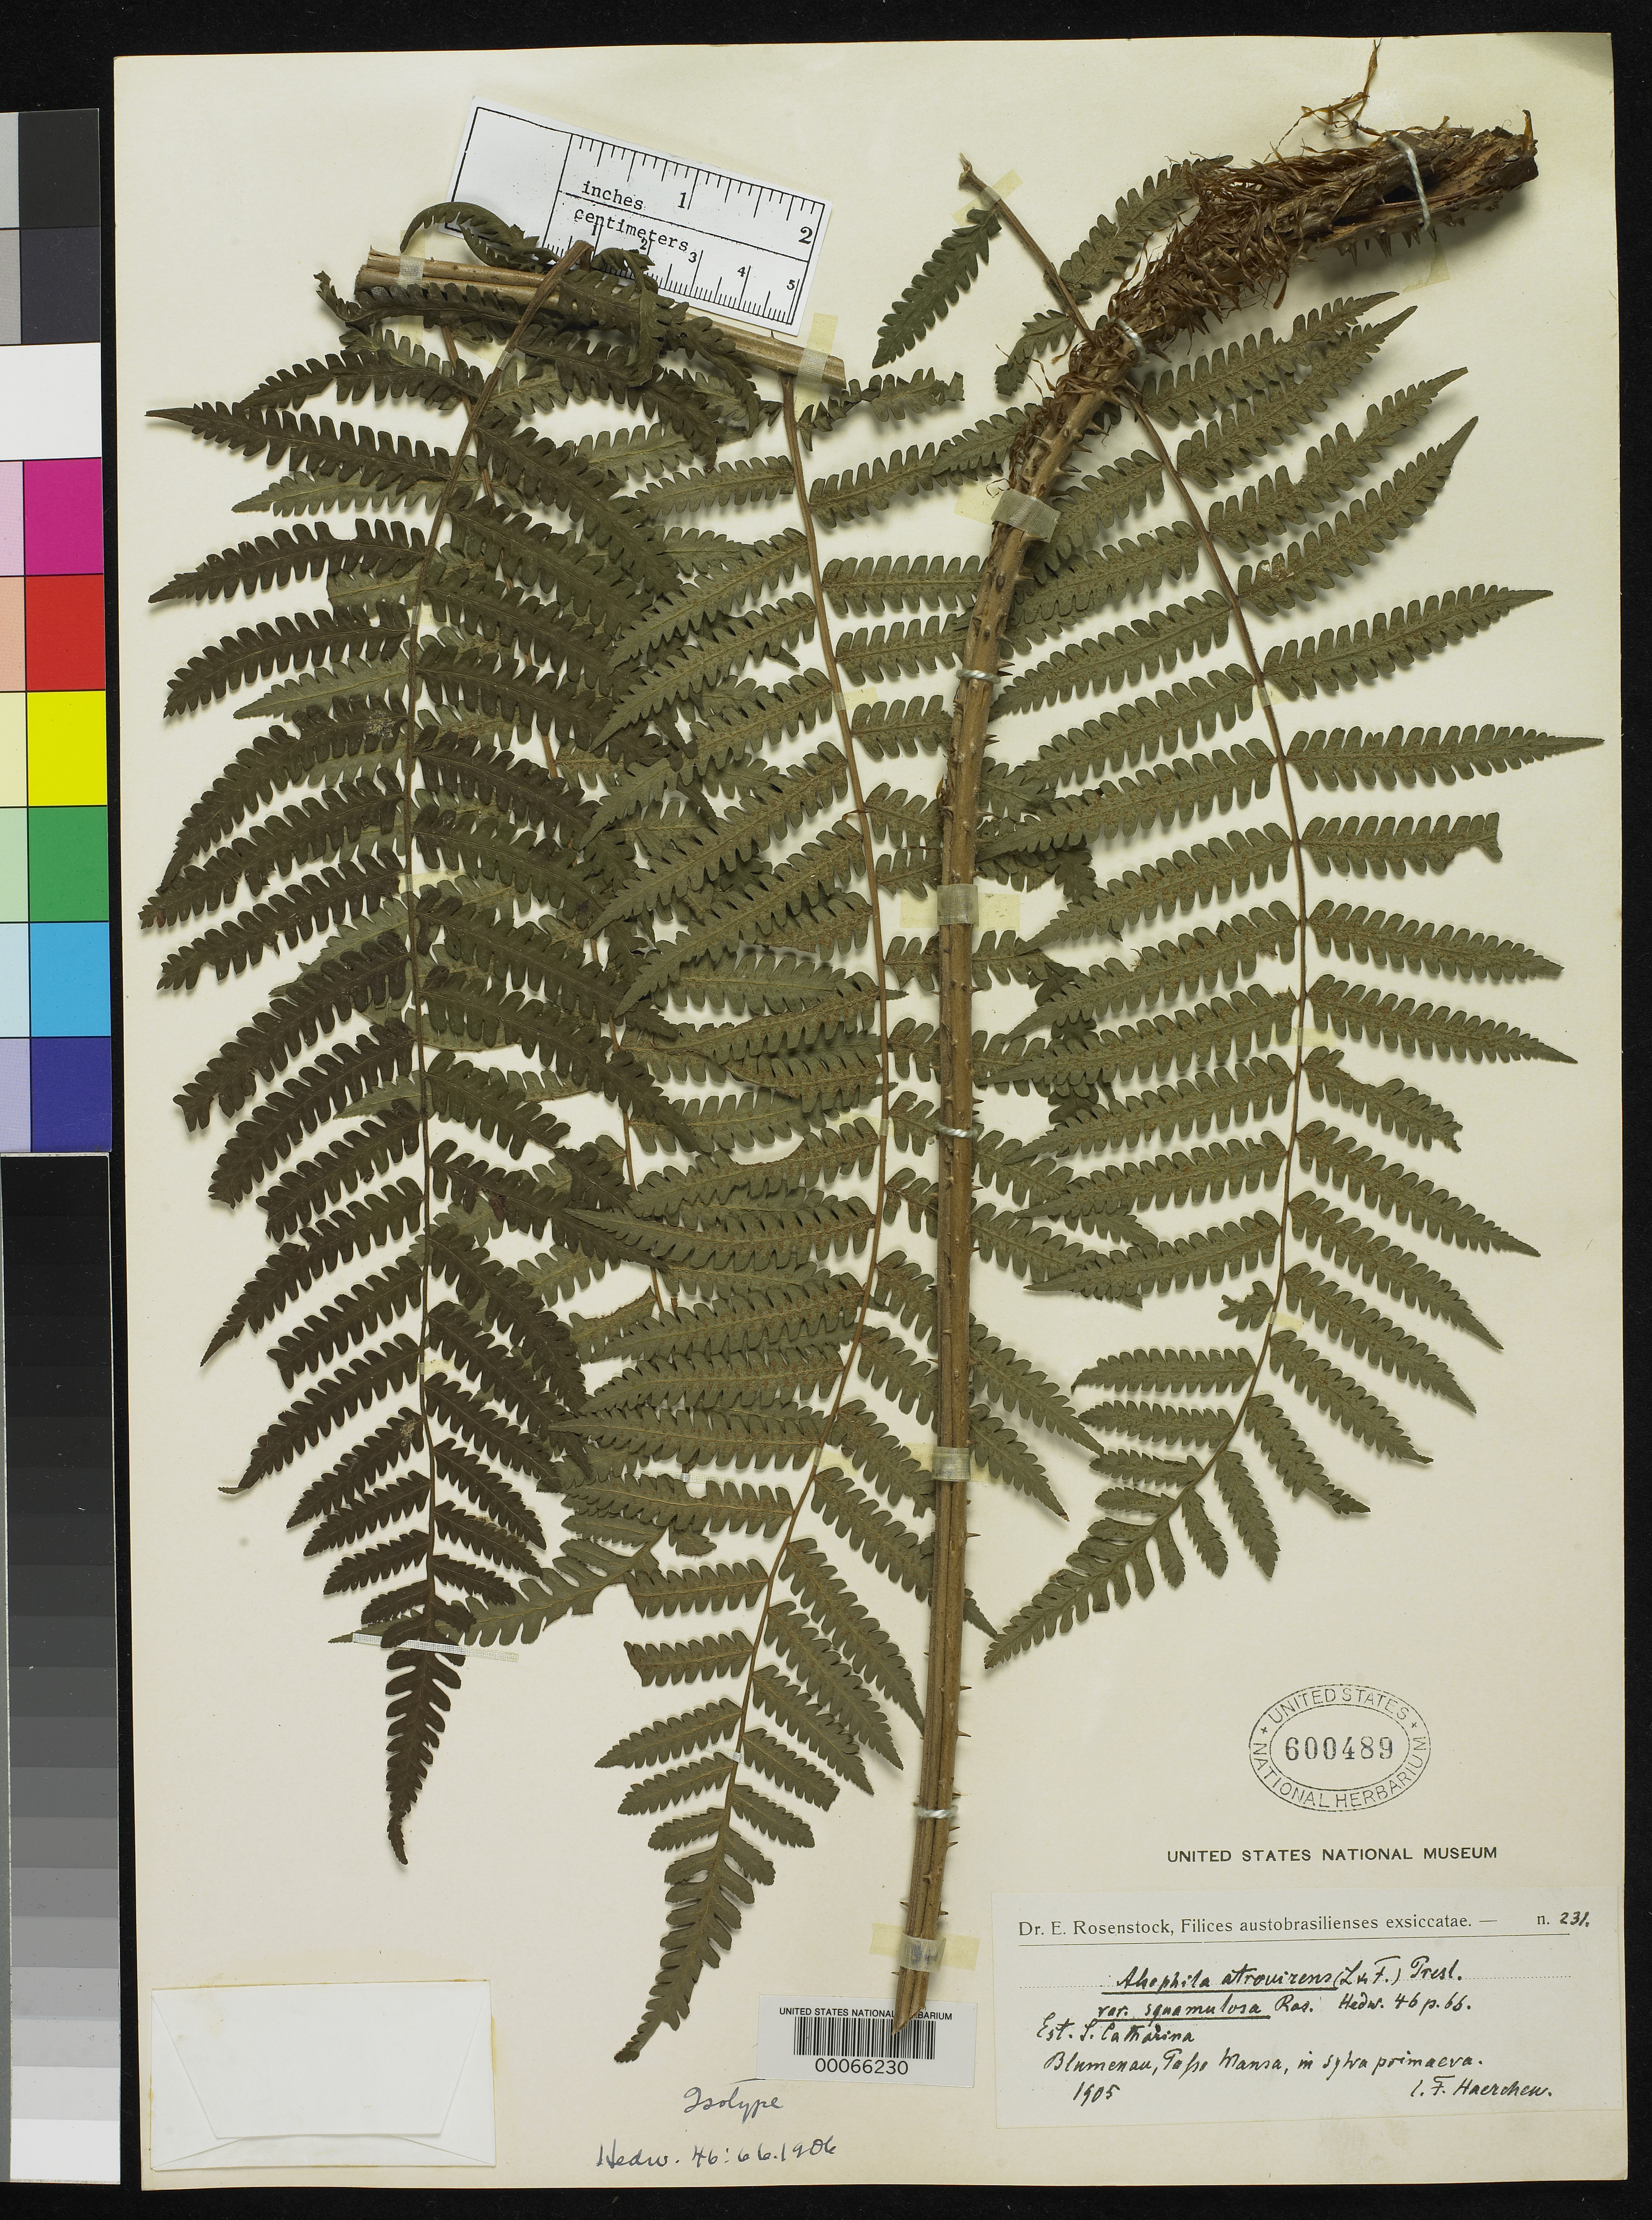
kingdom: Plantae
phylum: Tracheophyta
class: Polypodiopsida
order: Cyatheales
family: Cyatheaceae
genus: Alsophila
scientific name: Alsophila atrovirens var. squamulosa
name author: Rosenst.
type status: Type Collection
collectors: F. Haerchen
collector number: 143 (rost. Exs. 231)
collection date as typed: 1905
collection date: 1905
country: Brazil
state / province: Santa Catarina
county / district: Blumenau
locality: Passo Mansa.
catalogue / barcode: US 600489